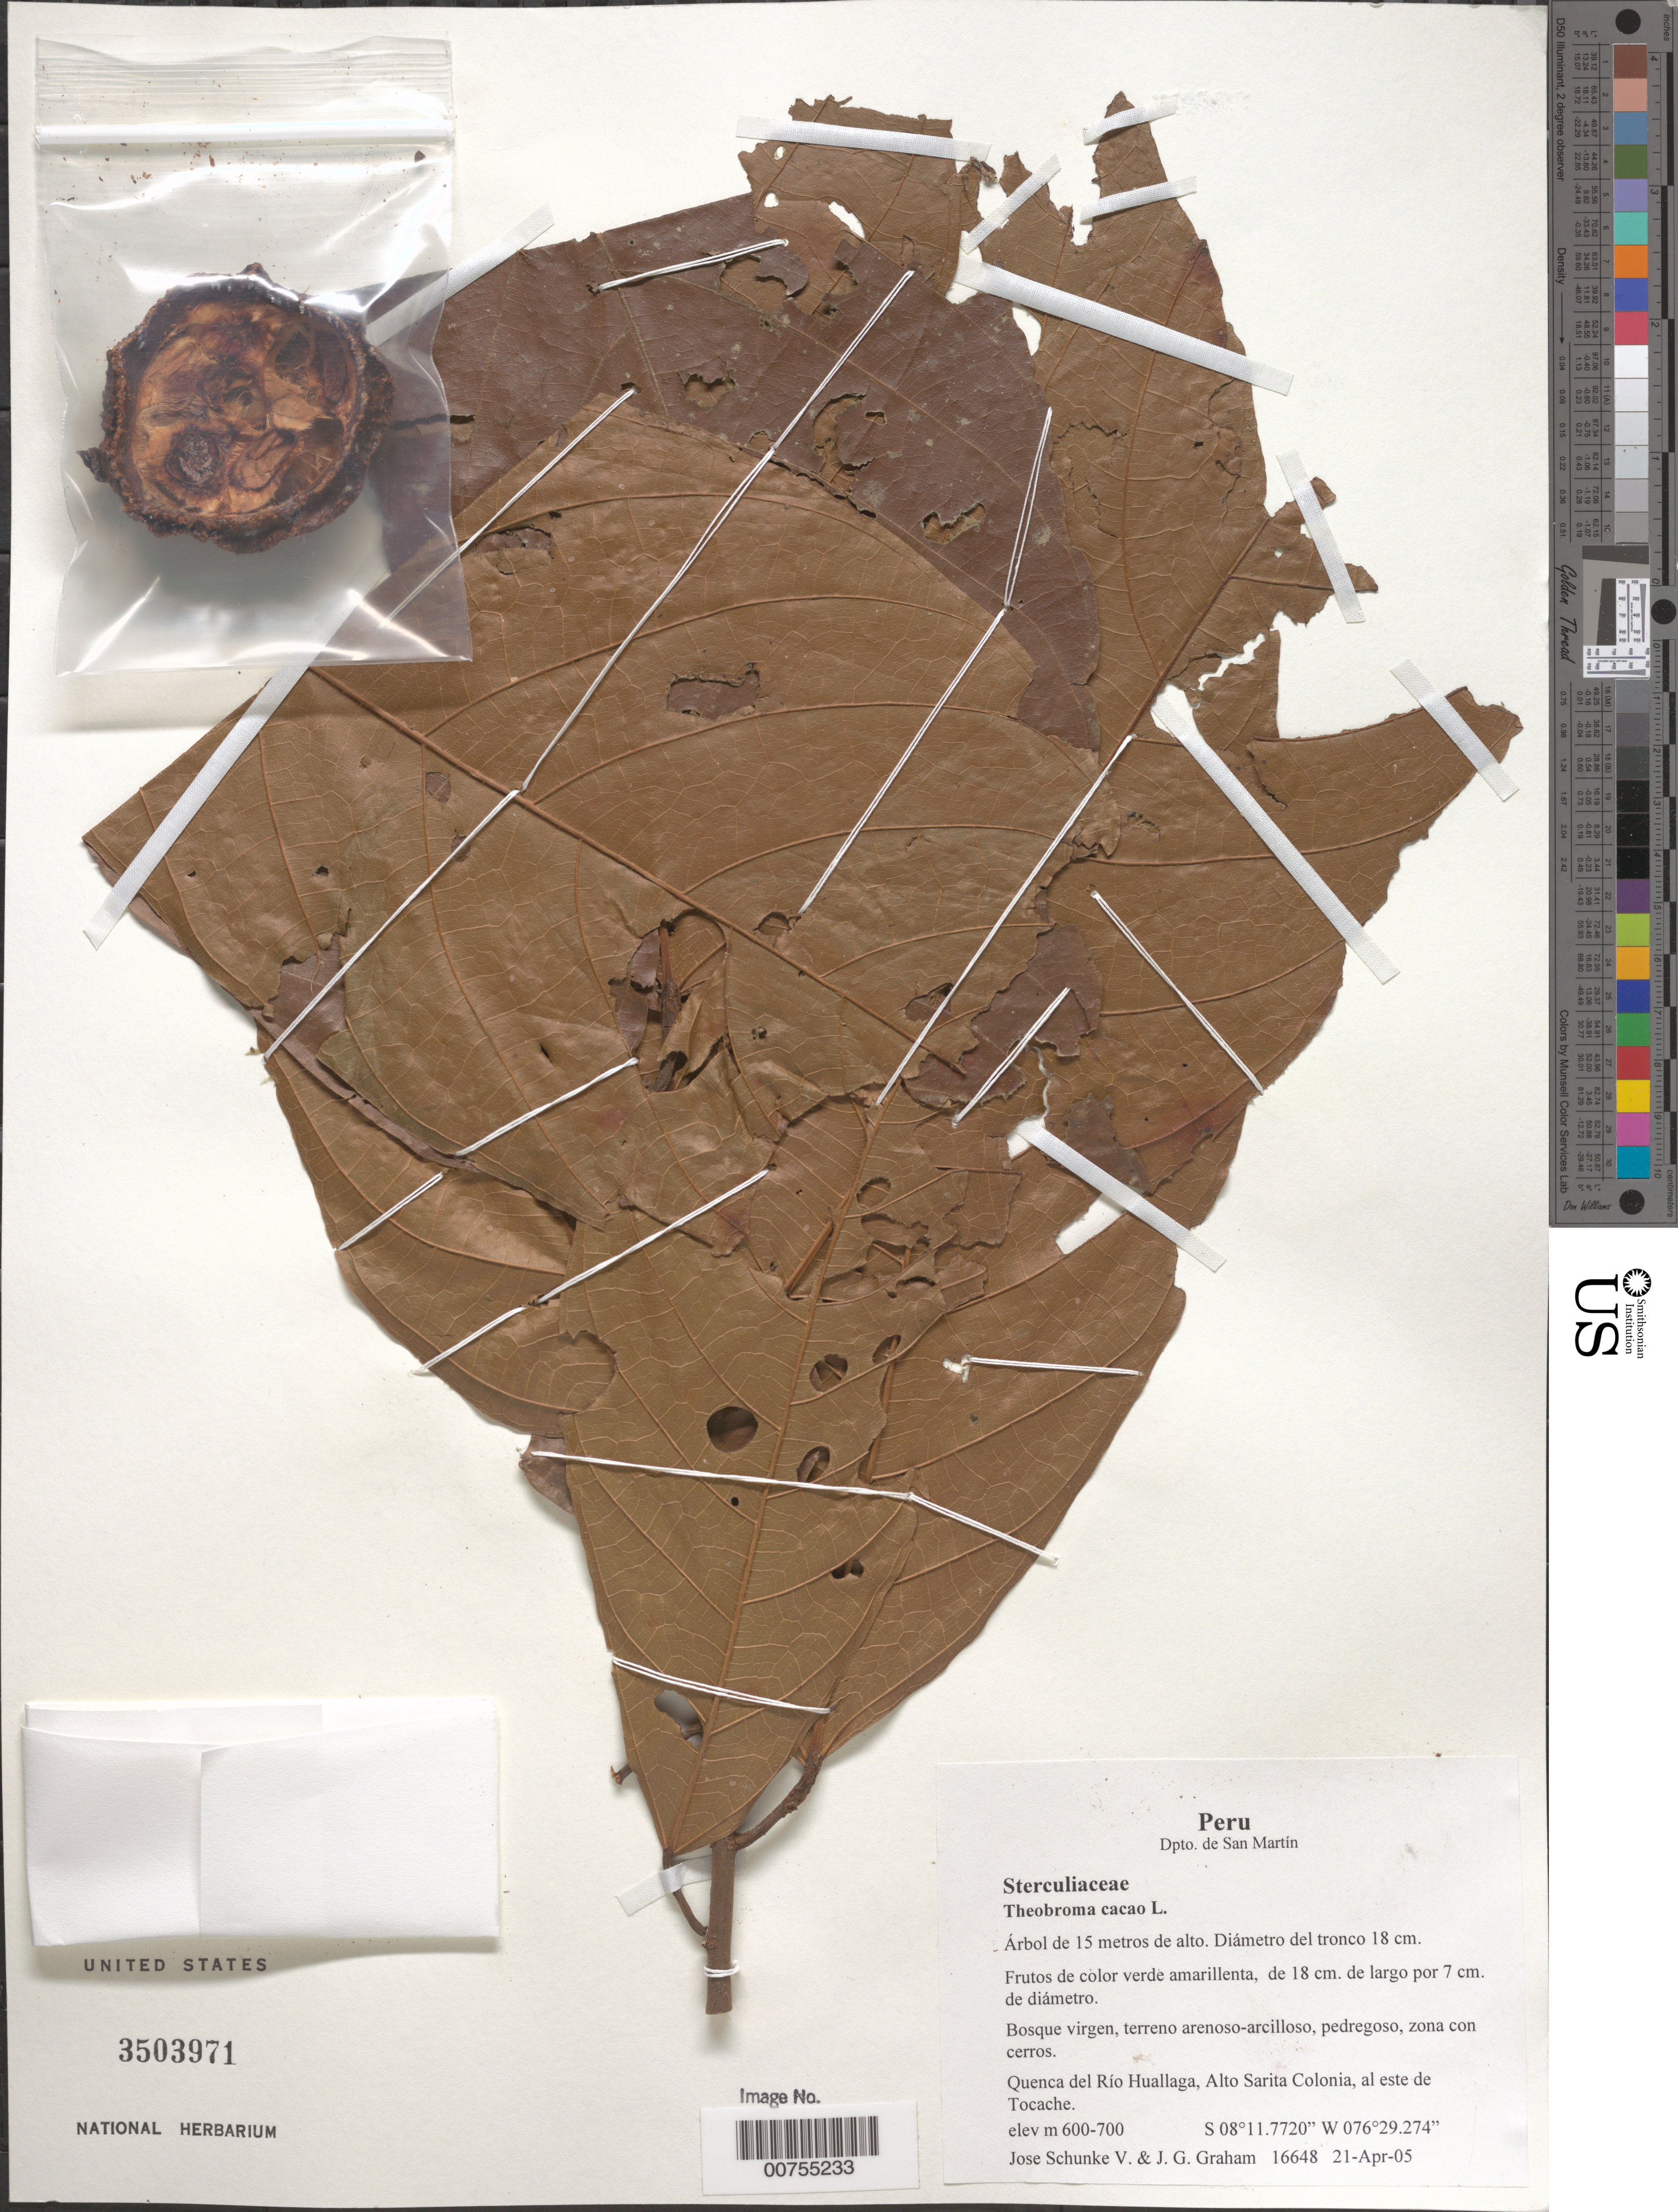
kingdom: Plantae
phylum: Tracheophyta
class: Magnoliopsida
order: Malvales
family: Malvaceae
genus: Theobroma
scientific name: Theobroma cacao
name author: L.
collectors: J. Schunke Vigo & J. Graham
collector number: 16648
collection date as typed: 21 Apr 2005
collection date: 2005-04-21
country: Peru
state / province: San Martín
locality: Cuenca del Río Huallaga, Alto Sarita Colonia, al este de Tocache.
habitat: Bosque virgen, terreno arenoso-arcilloso, pedregoso, zona con cerros.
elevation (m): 600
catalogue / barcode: US 3503971